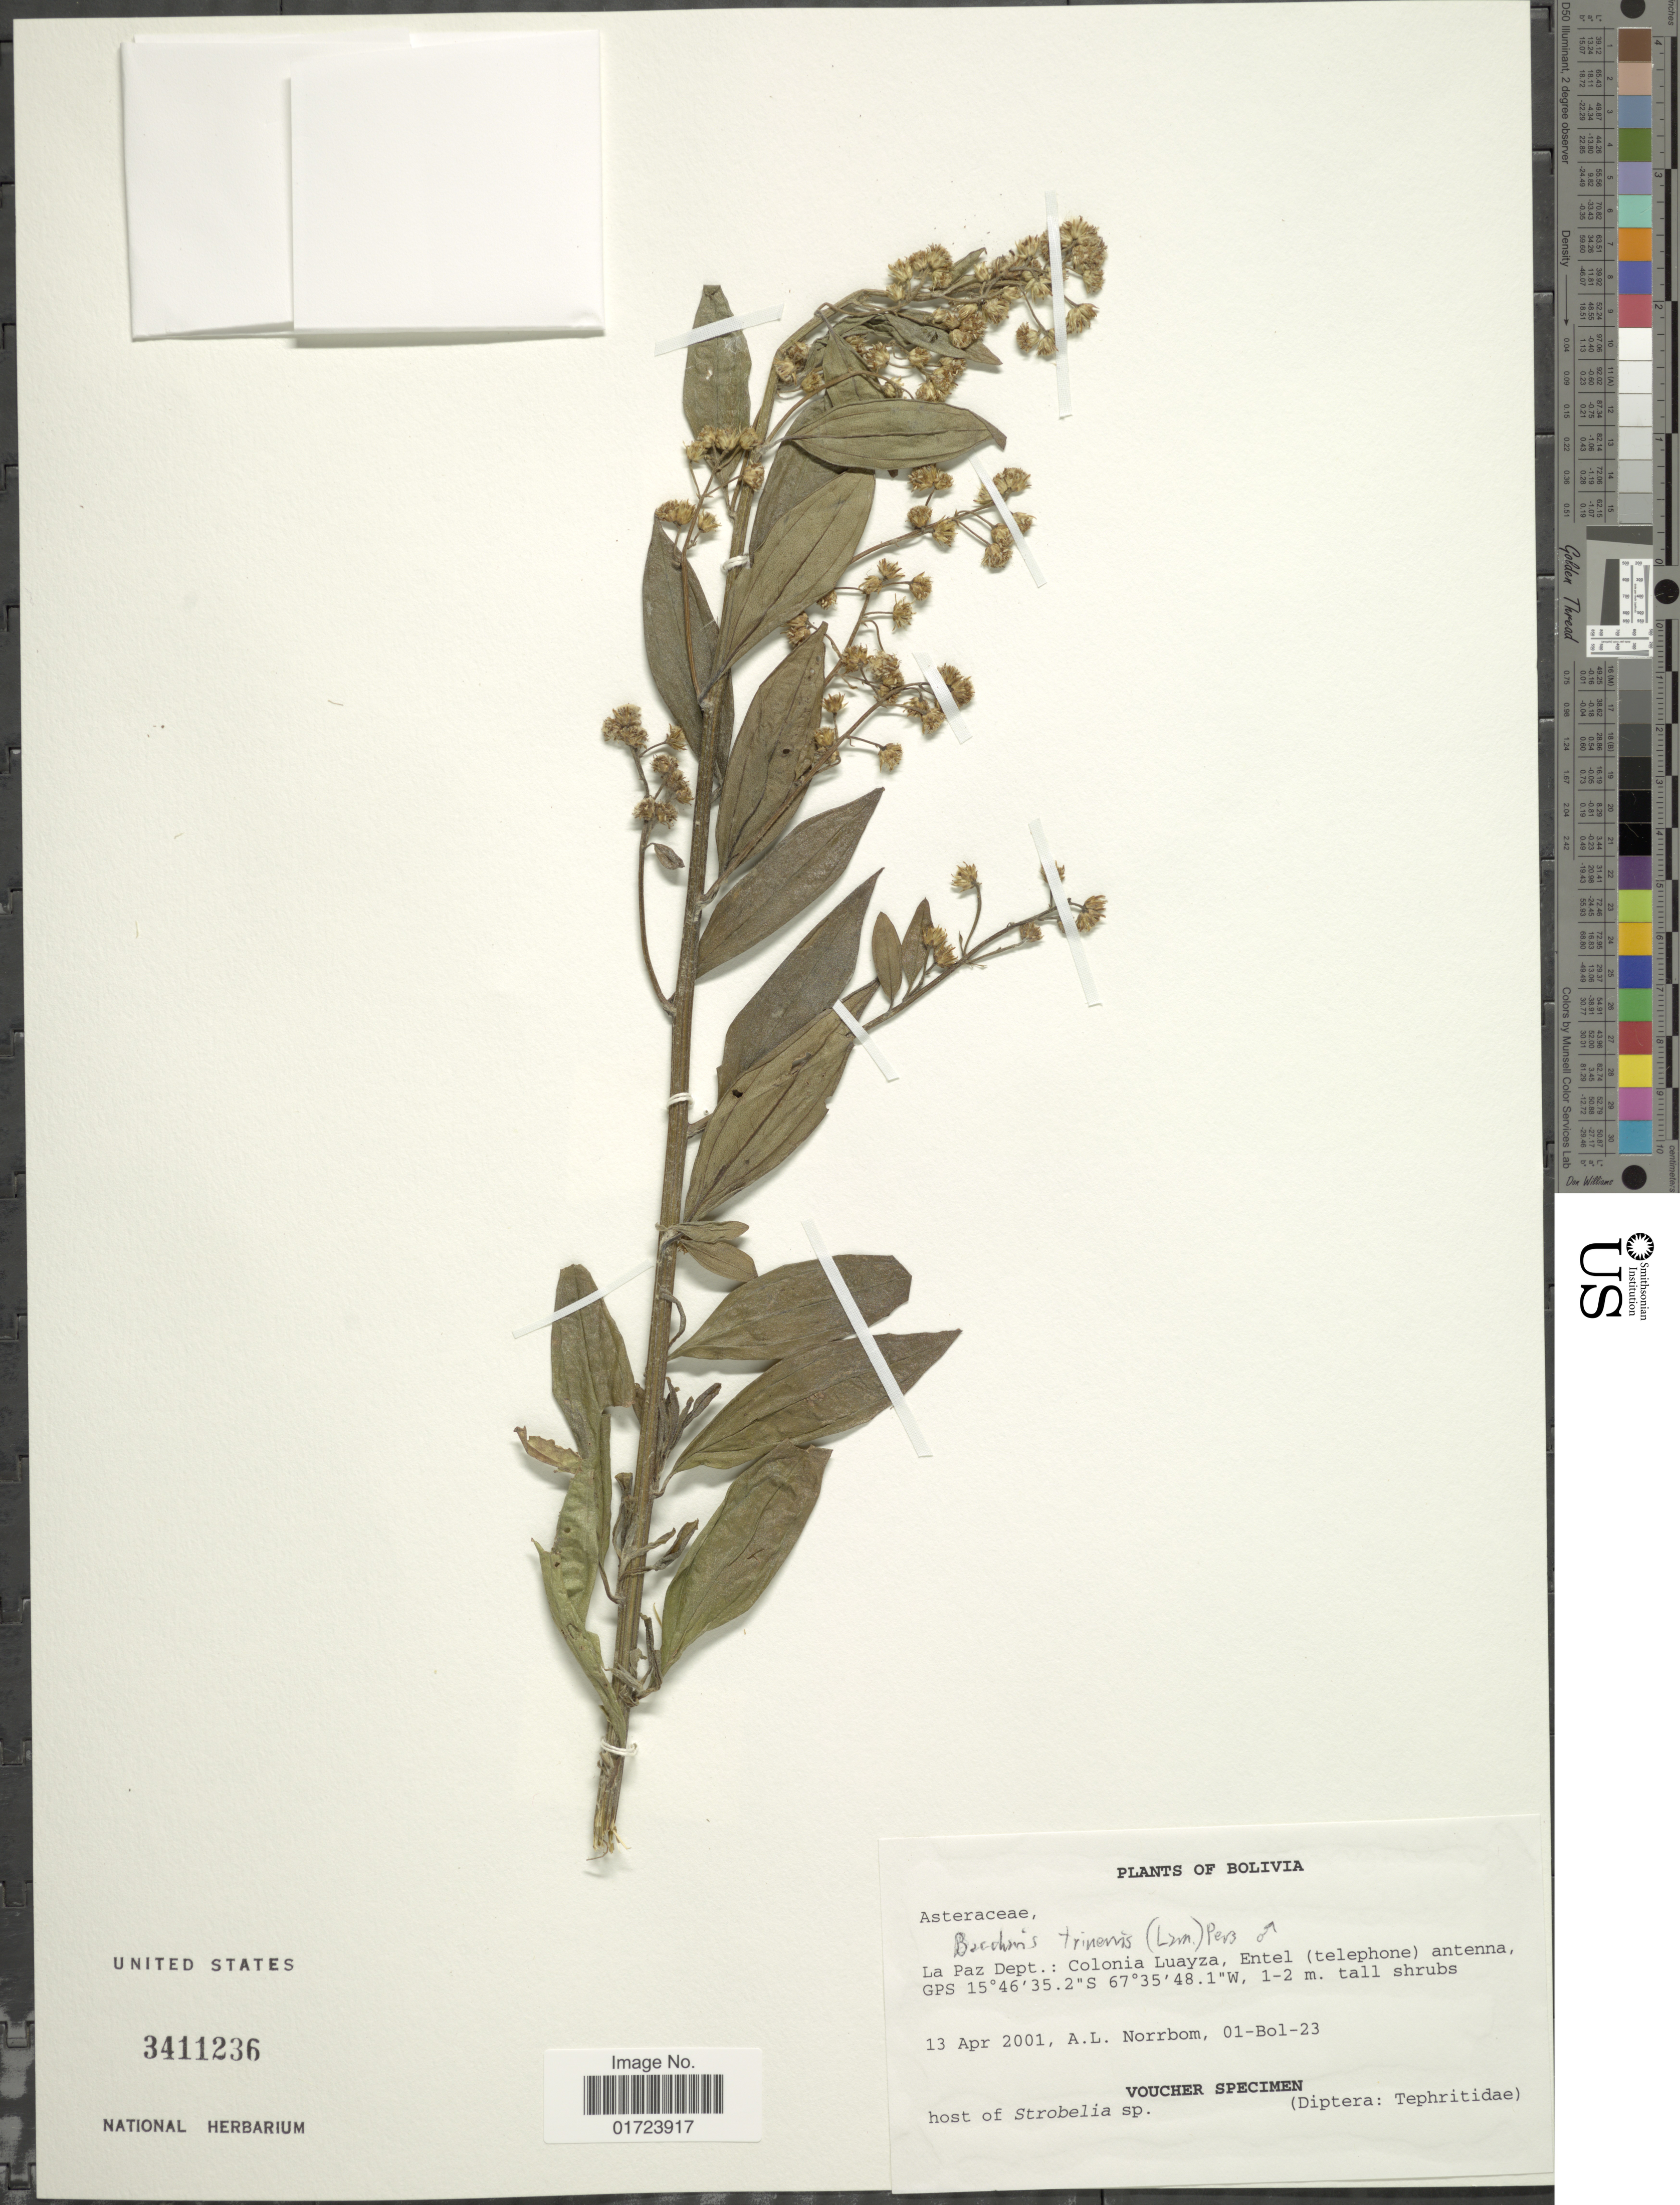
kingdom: Plantae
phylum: Tracheophyta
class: Magnoliopsida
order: Asterales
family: Asteraceae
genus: Baccharis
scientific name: Baccharis trinervis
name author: (Lam.) Pers.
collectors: A. L. Norrbom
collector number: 01-Bol-23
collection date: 2001-04-12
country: Bolivia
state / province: La Paz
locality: La Paz Dept.: Colonia Luayza, Entel (telephone) antenna.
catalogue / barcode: US 3411236